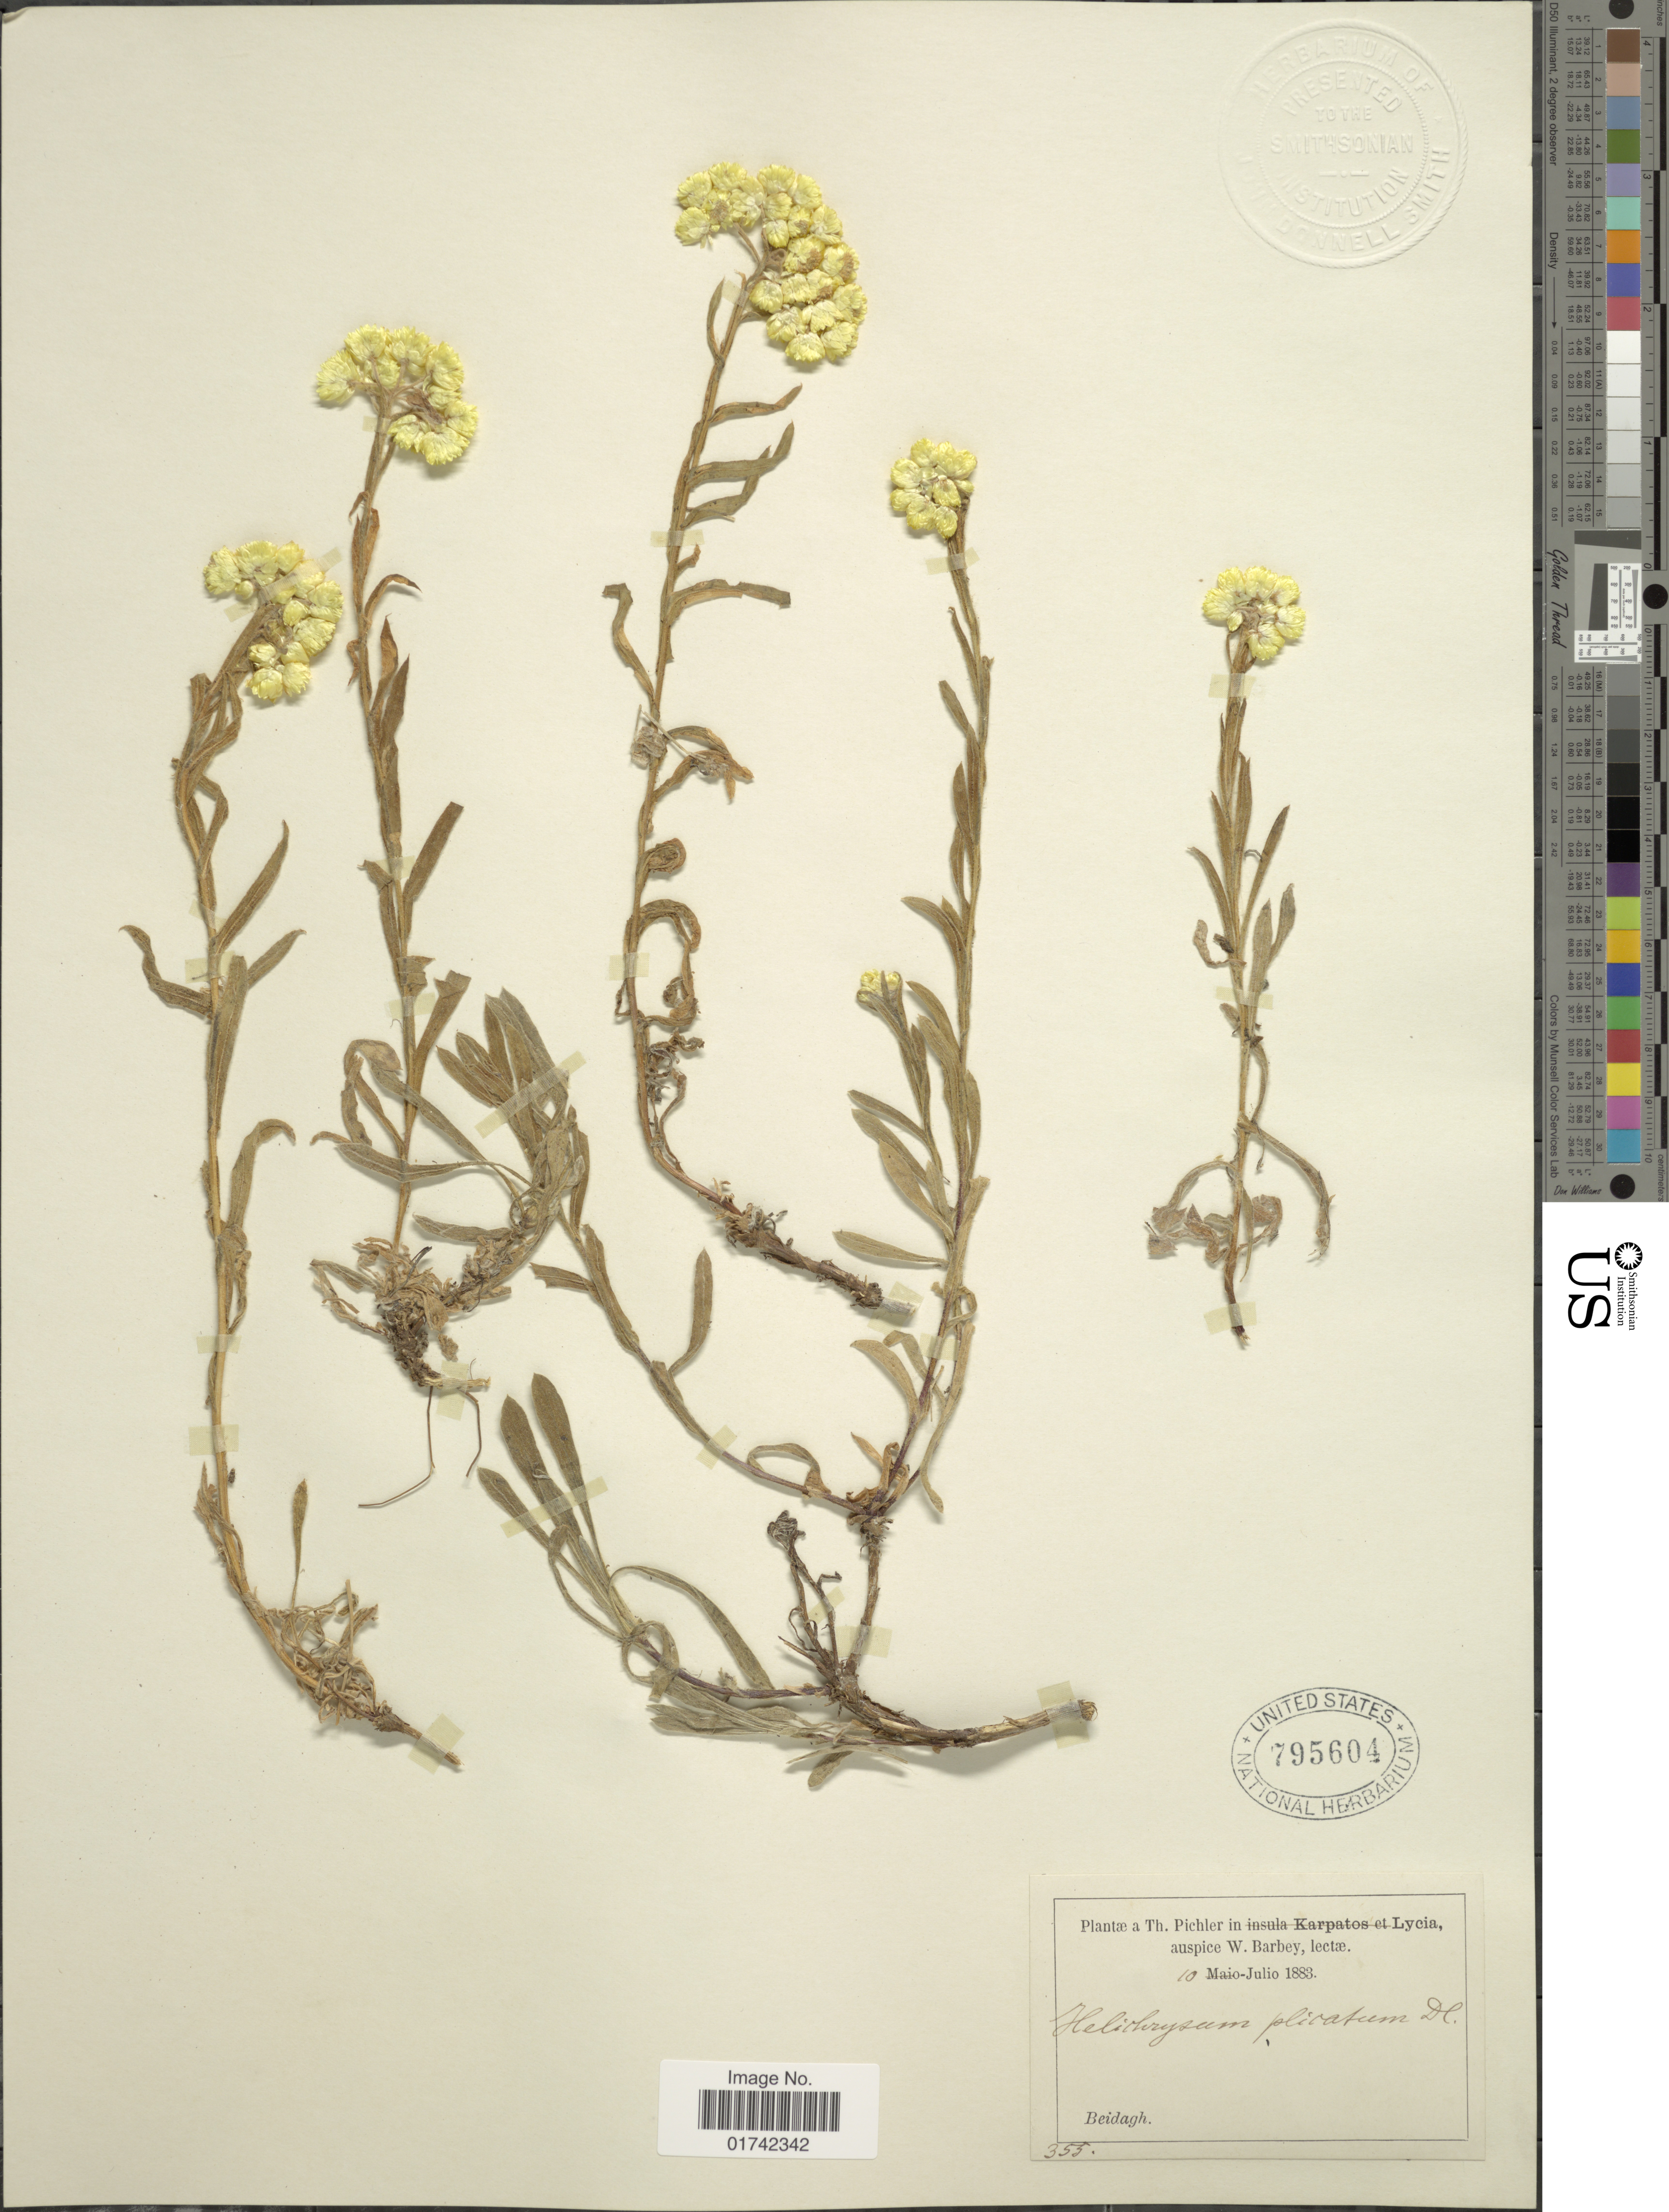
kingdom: Plantae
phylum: Tracheophyta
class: Magnoliopsida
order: Asterales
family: Asteraceae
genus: Helichrysum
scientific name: Helichrysum plicatum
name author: DC.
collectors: T. Pichler & W. Barbey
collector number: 355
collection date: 1883-07-10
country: Turkey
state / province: Antalya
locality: Lycia, Beidagh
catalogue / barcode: US 795604